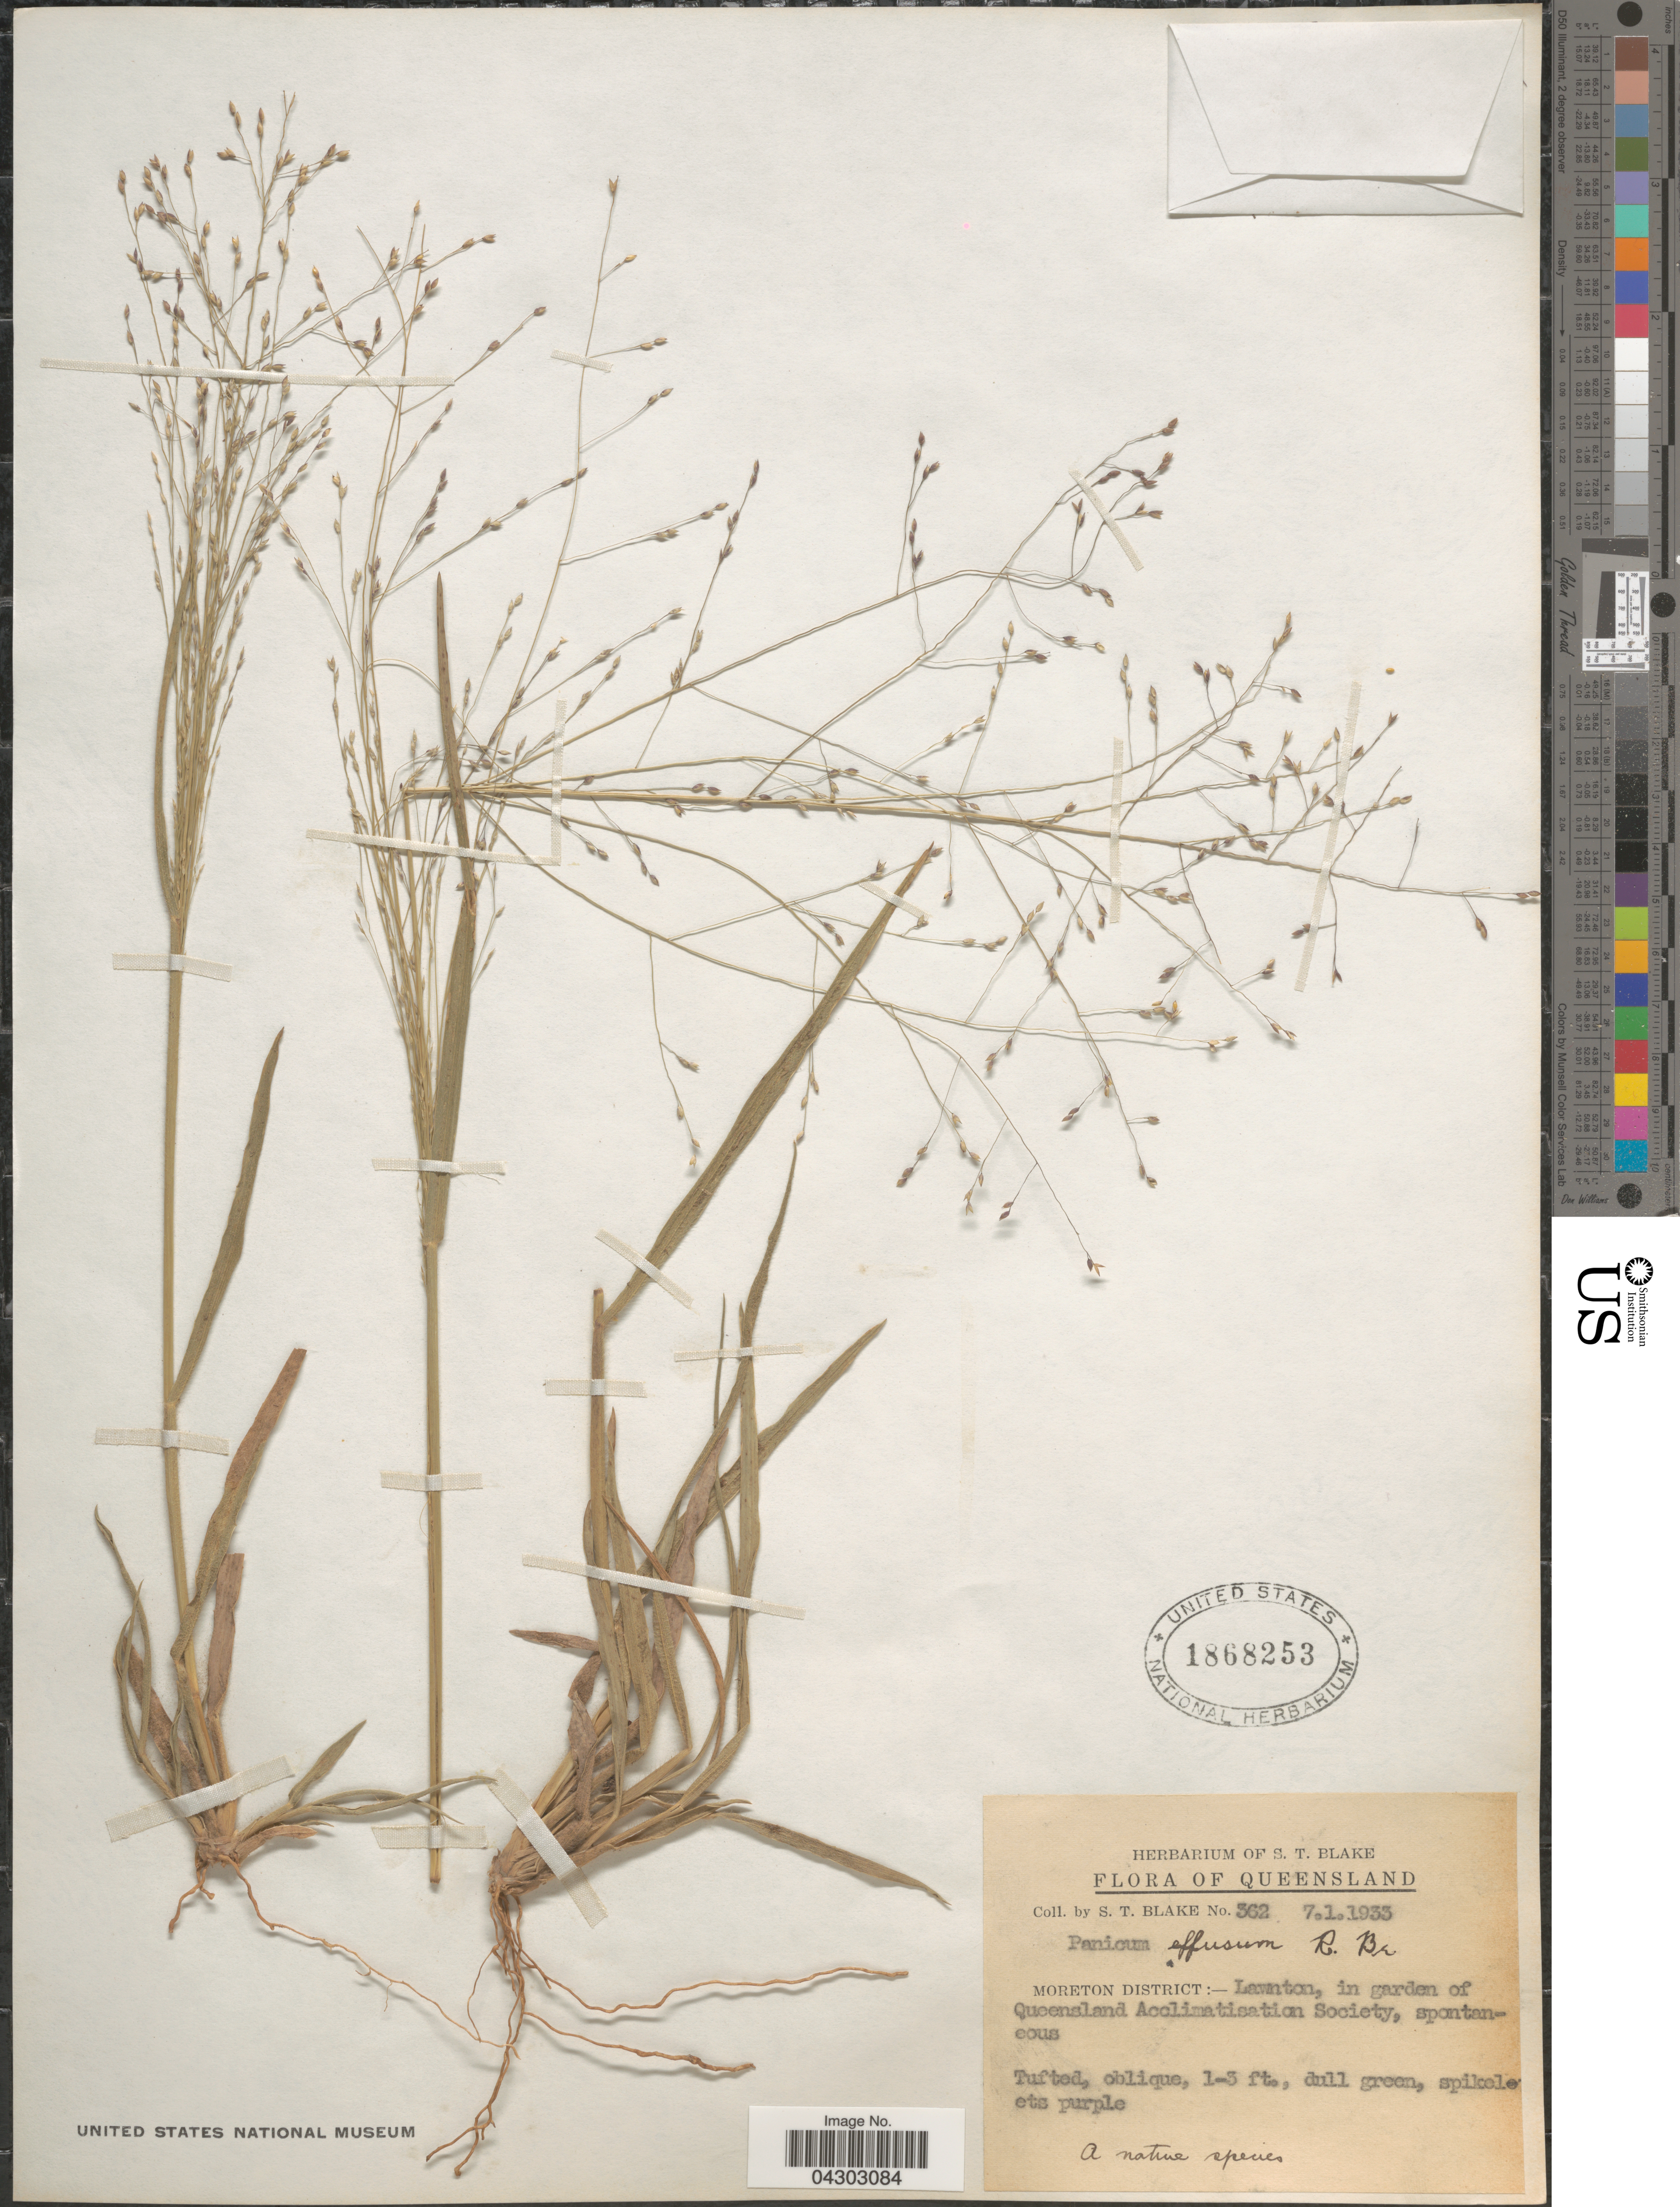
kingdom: Plantae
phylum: Tracheophyta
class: Liliopsida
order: Poales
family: Poaceae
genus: Panicum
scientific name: Panicum effusum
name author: R. Br.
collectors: S. T. Blake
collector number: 362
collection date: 1933-01-07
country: Australia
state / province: Queensland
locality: Moreton District:- Lawnton, in garden of Queensland Acclimatisation Society, spontaneous.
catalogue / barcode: US 1868253